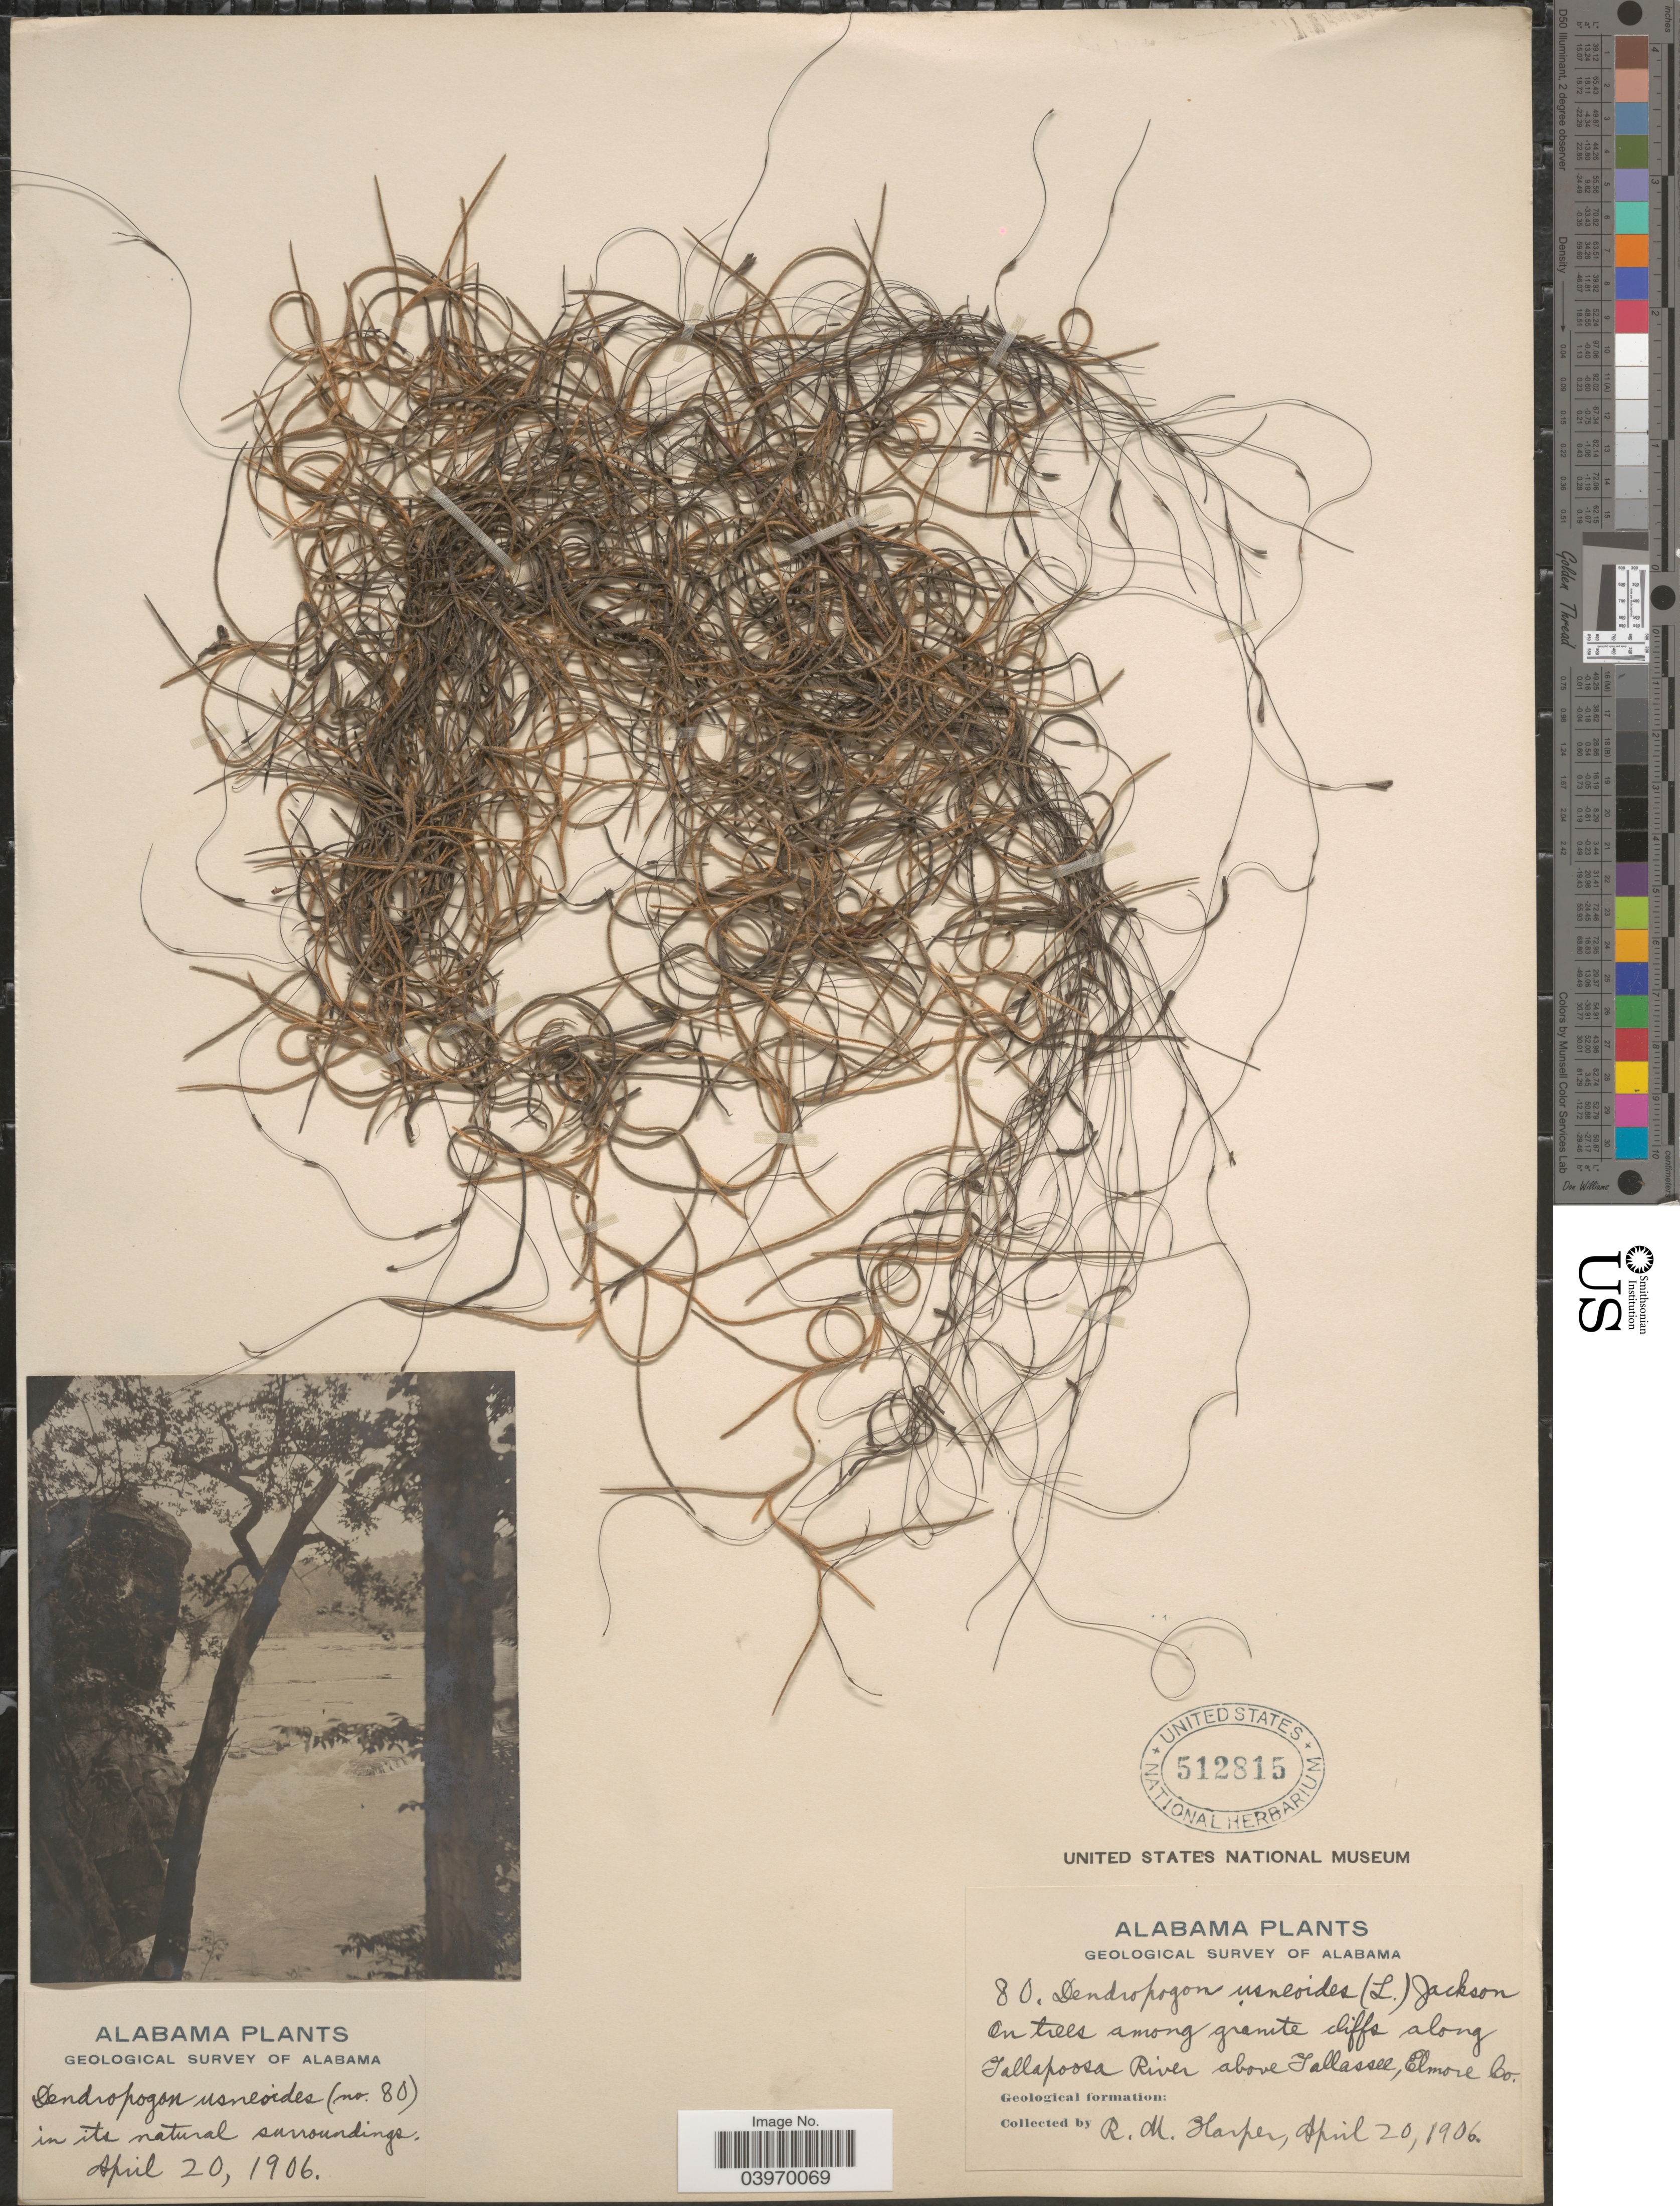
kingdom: Plantae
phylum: Tracheophyta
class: Liliopsida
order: Poales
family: Bromeliaceae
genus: Tillandsia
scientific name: Tillandsia usneoides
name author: (L.) L.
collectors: R. Harper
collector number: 80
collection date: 1906-04-20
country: United States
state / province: Alabama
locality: On trees among granite cliffs along Tallapoosa River above Tallassee, Elmore Co.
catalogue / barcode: US 512815